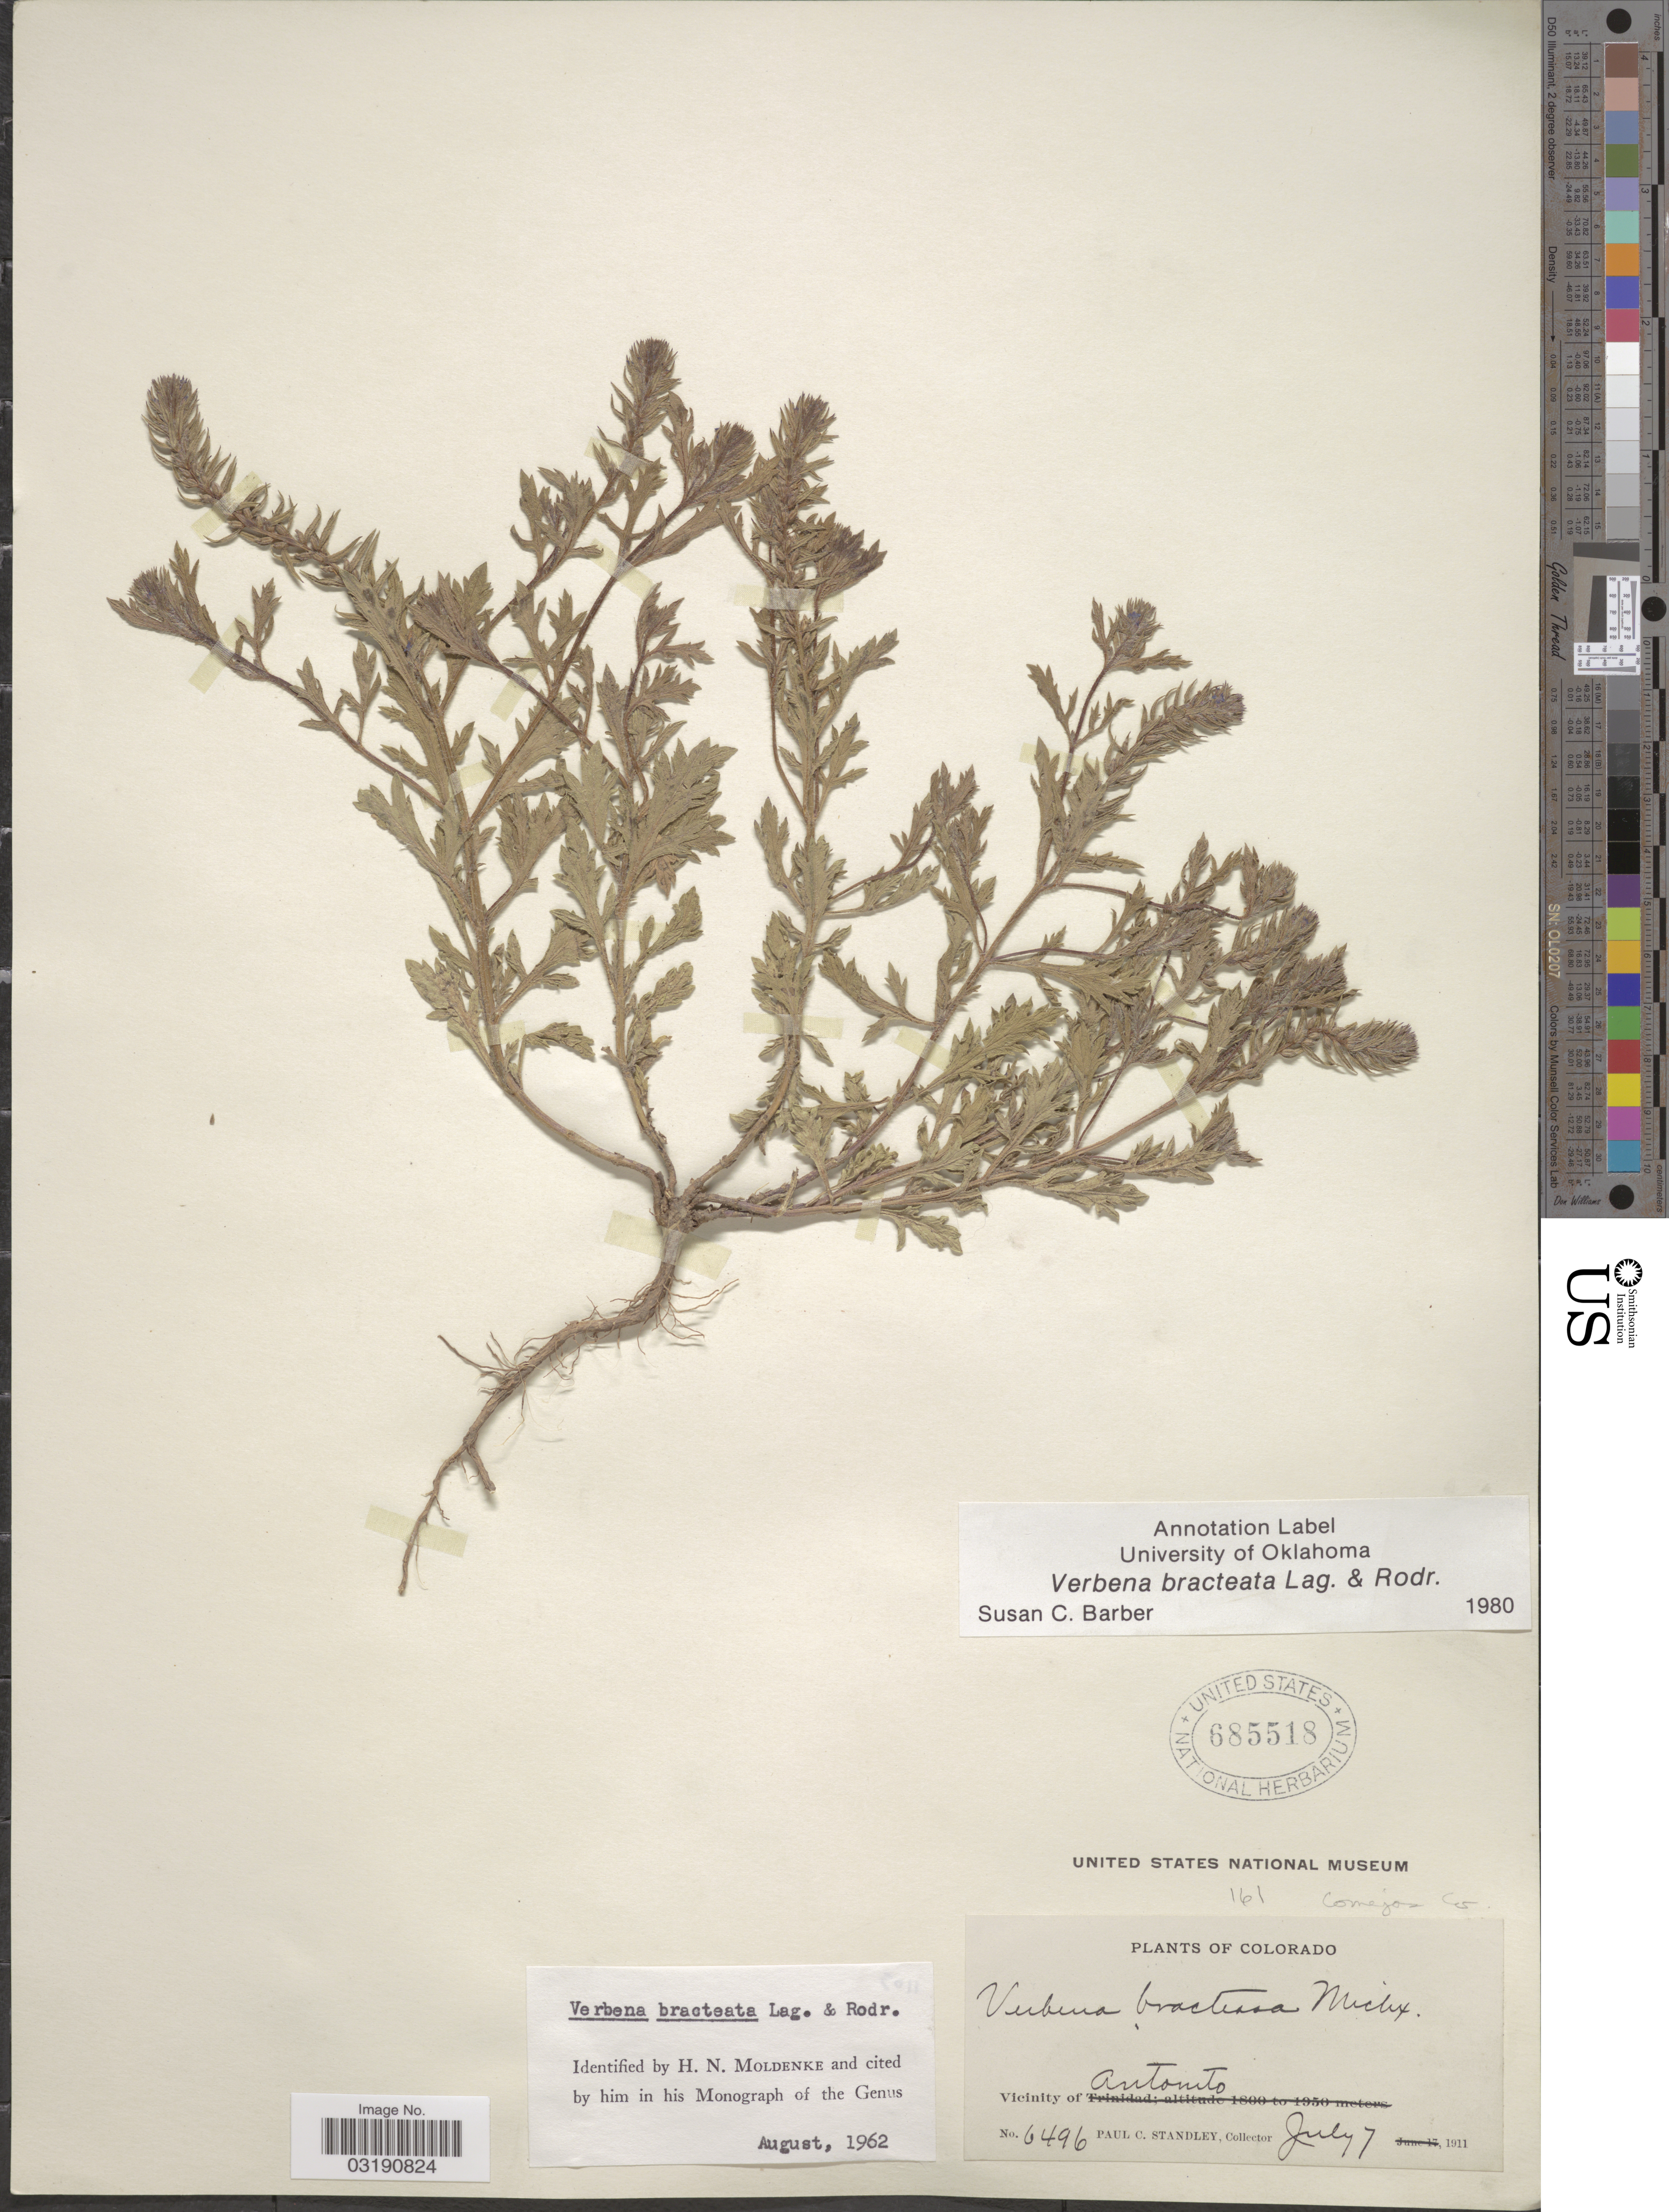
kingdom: Plantae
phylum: Tracheophyta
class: Magnoliopsida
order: Lamiales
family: Verbenaceae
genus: Verbena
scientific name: Verbena bracteata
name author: Cav. ex Lag. & Rodr.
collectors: P. C. Standley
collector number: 6496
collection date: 1911-07-07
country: United States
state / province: Colorado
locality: Vicinity of Antonito. Conejos Co.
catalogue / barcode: US 685518